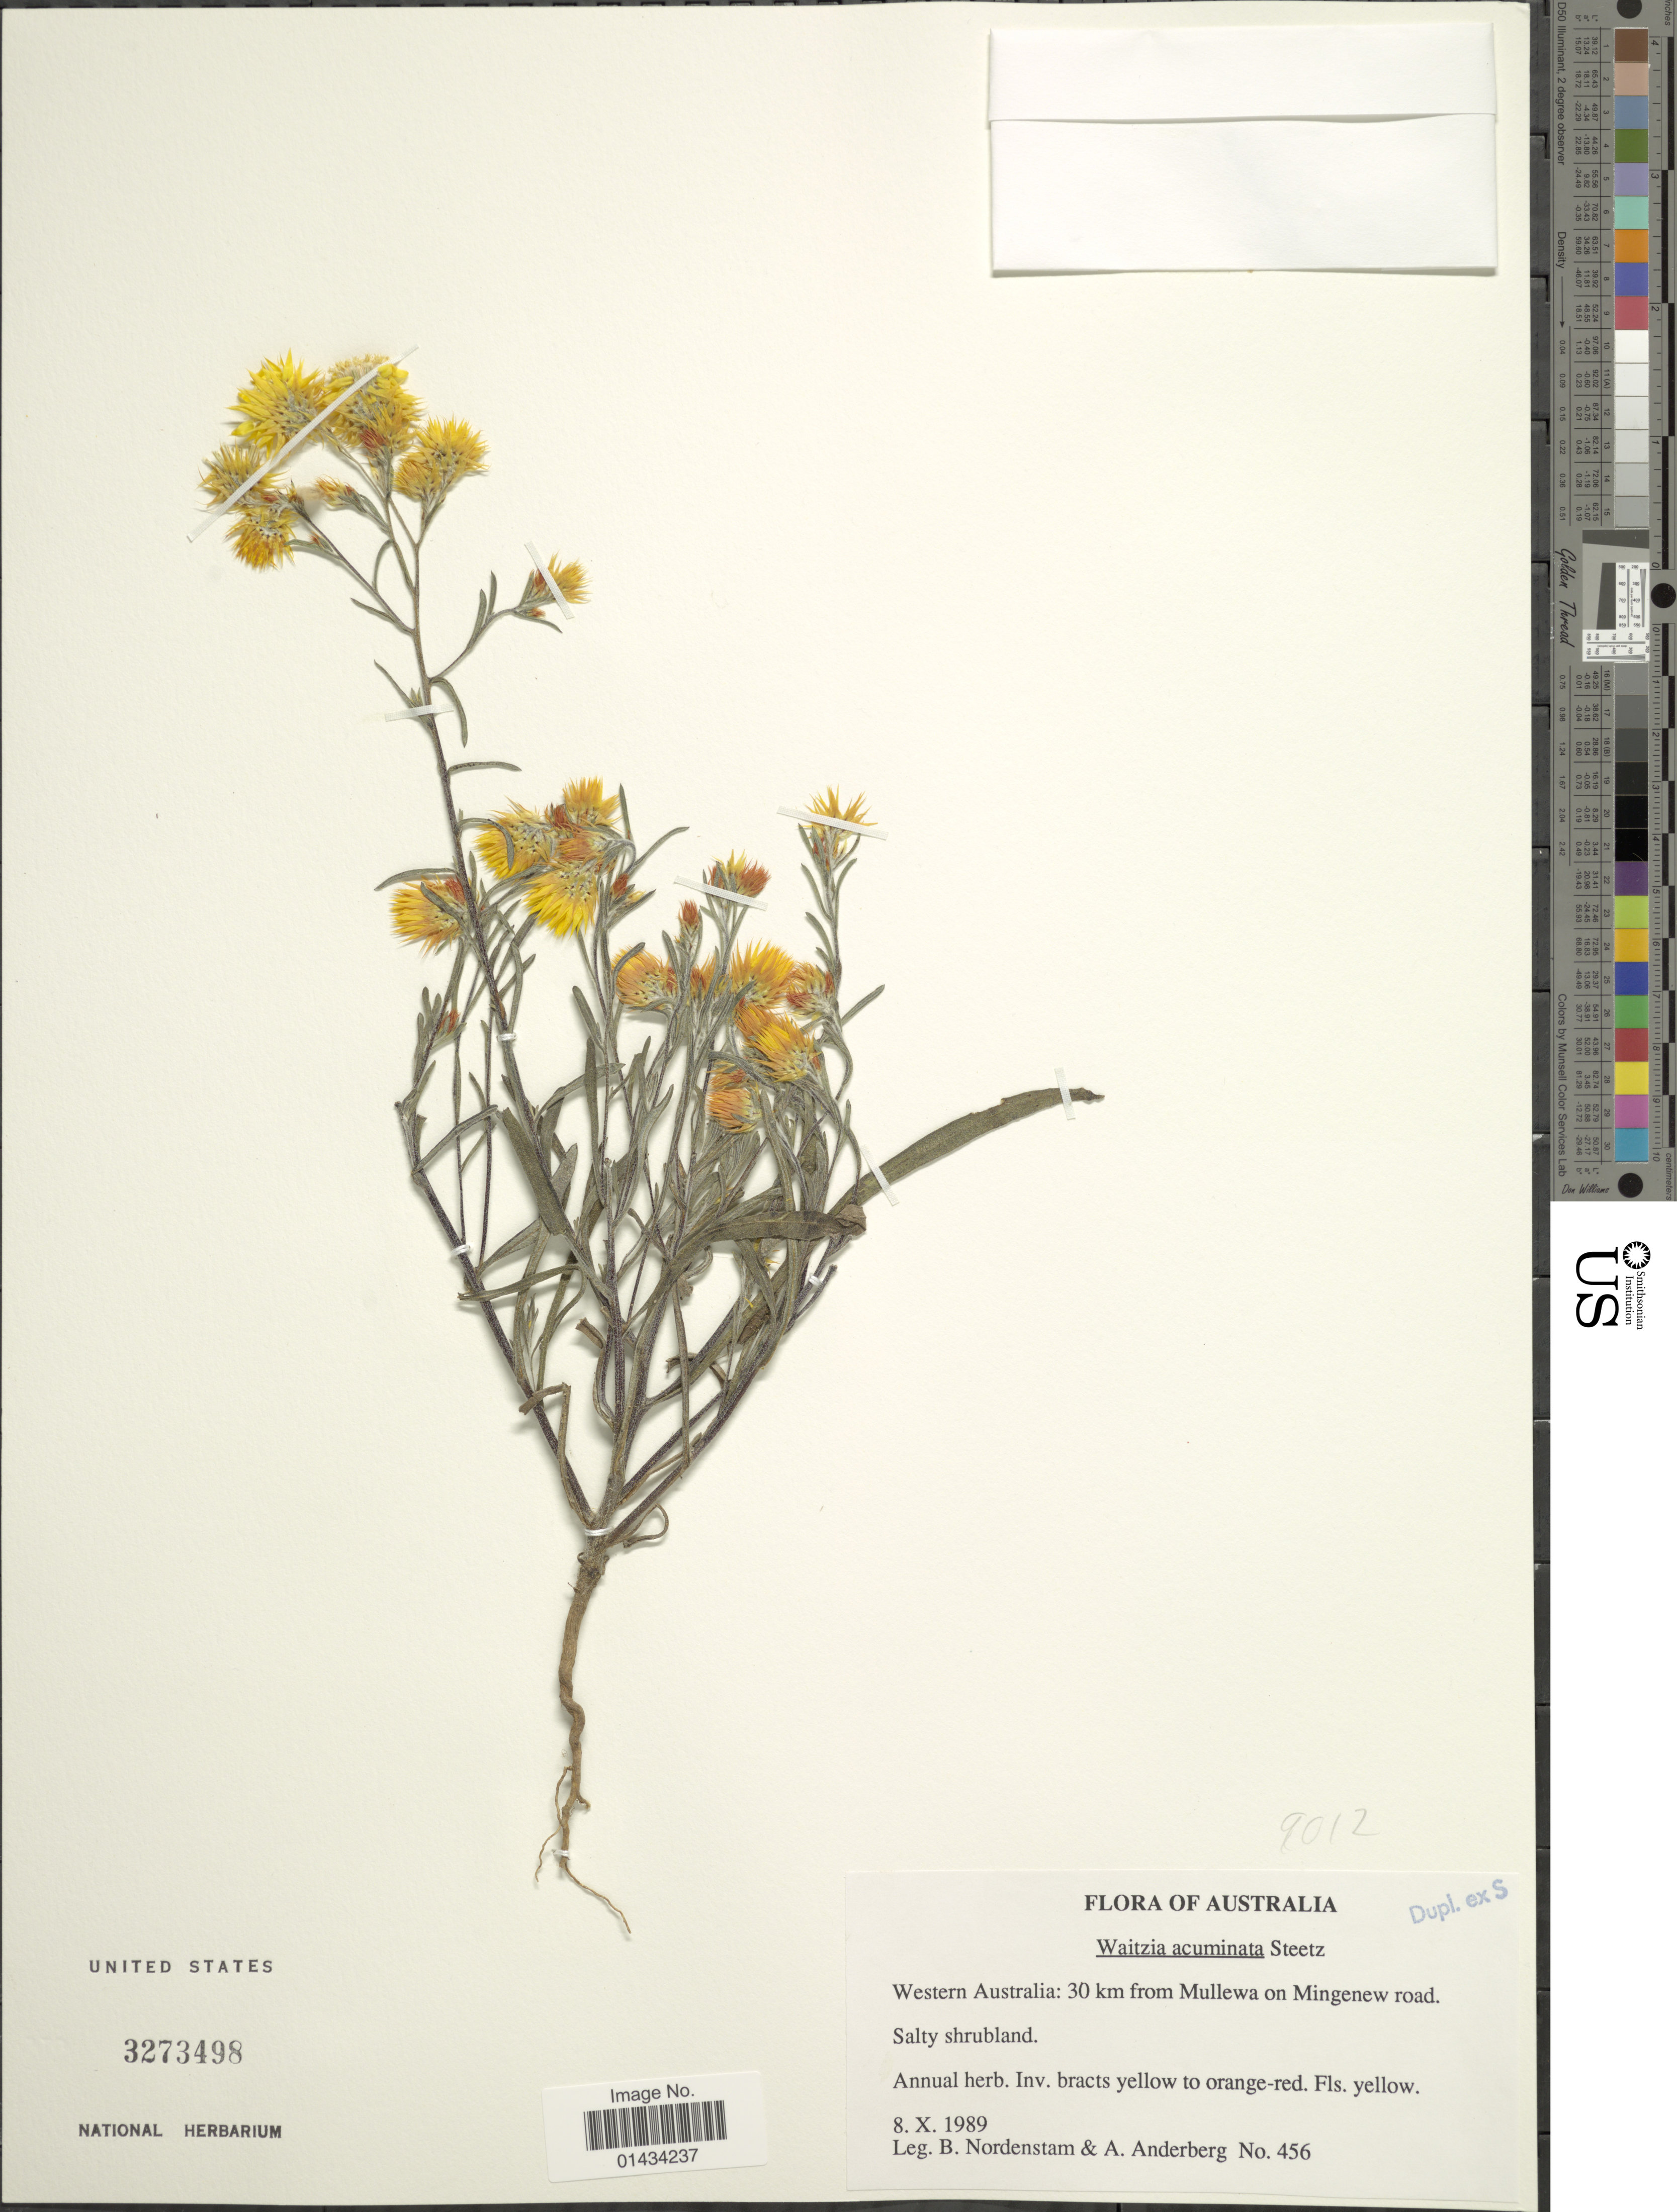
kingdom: Plantae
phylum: Tracheophyta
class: Magnoliopsida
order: Asterales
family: Asteraceae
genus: Waitzia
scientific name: Waitzia acuminata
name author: Steetz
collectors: B. Nordenstam & A. A. Anderberg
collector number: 456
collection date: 1989-10-08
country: Australia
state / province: Western Australia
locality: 30 km from Mullewa on Mingenew road, salty shrubland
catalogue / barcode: US 3273498